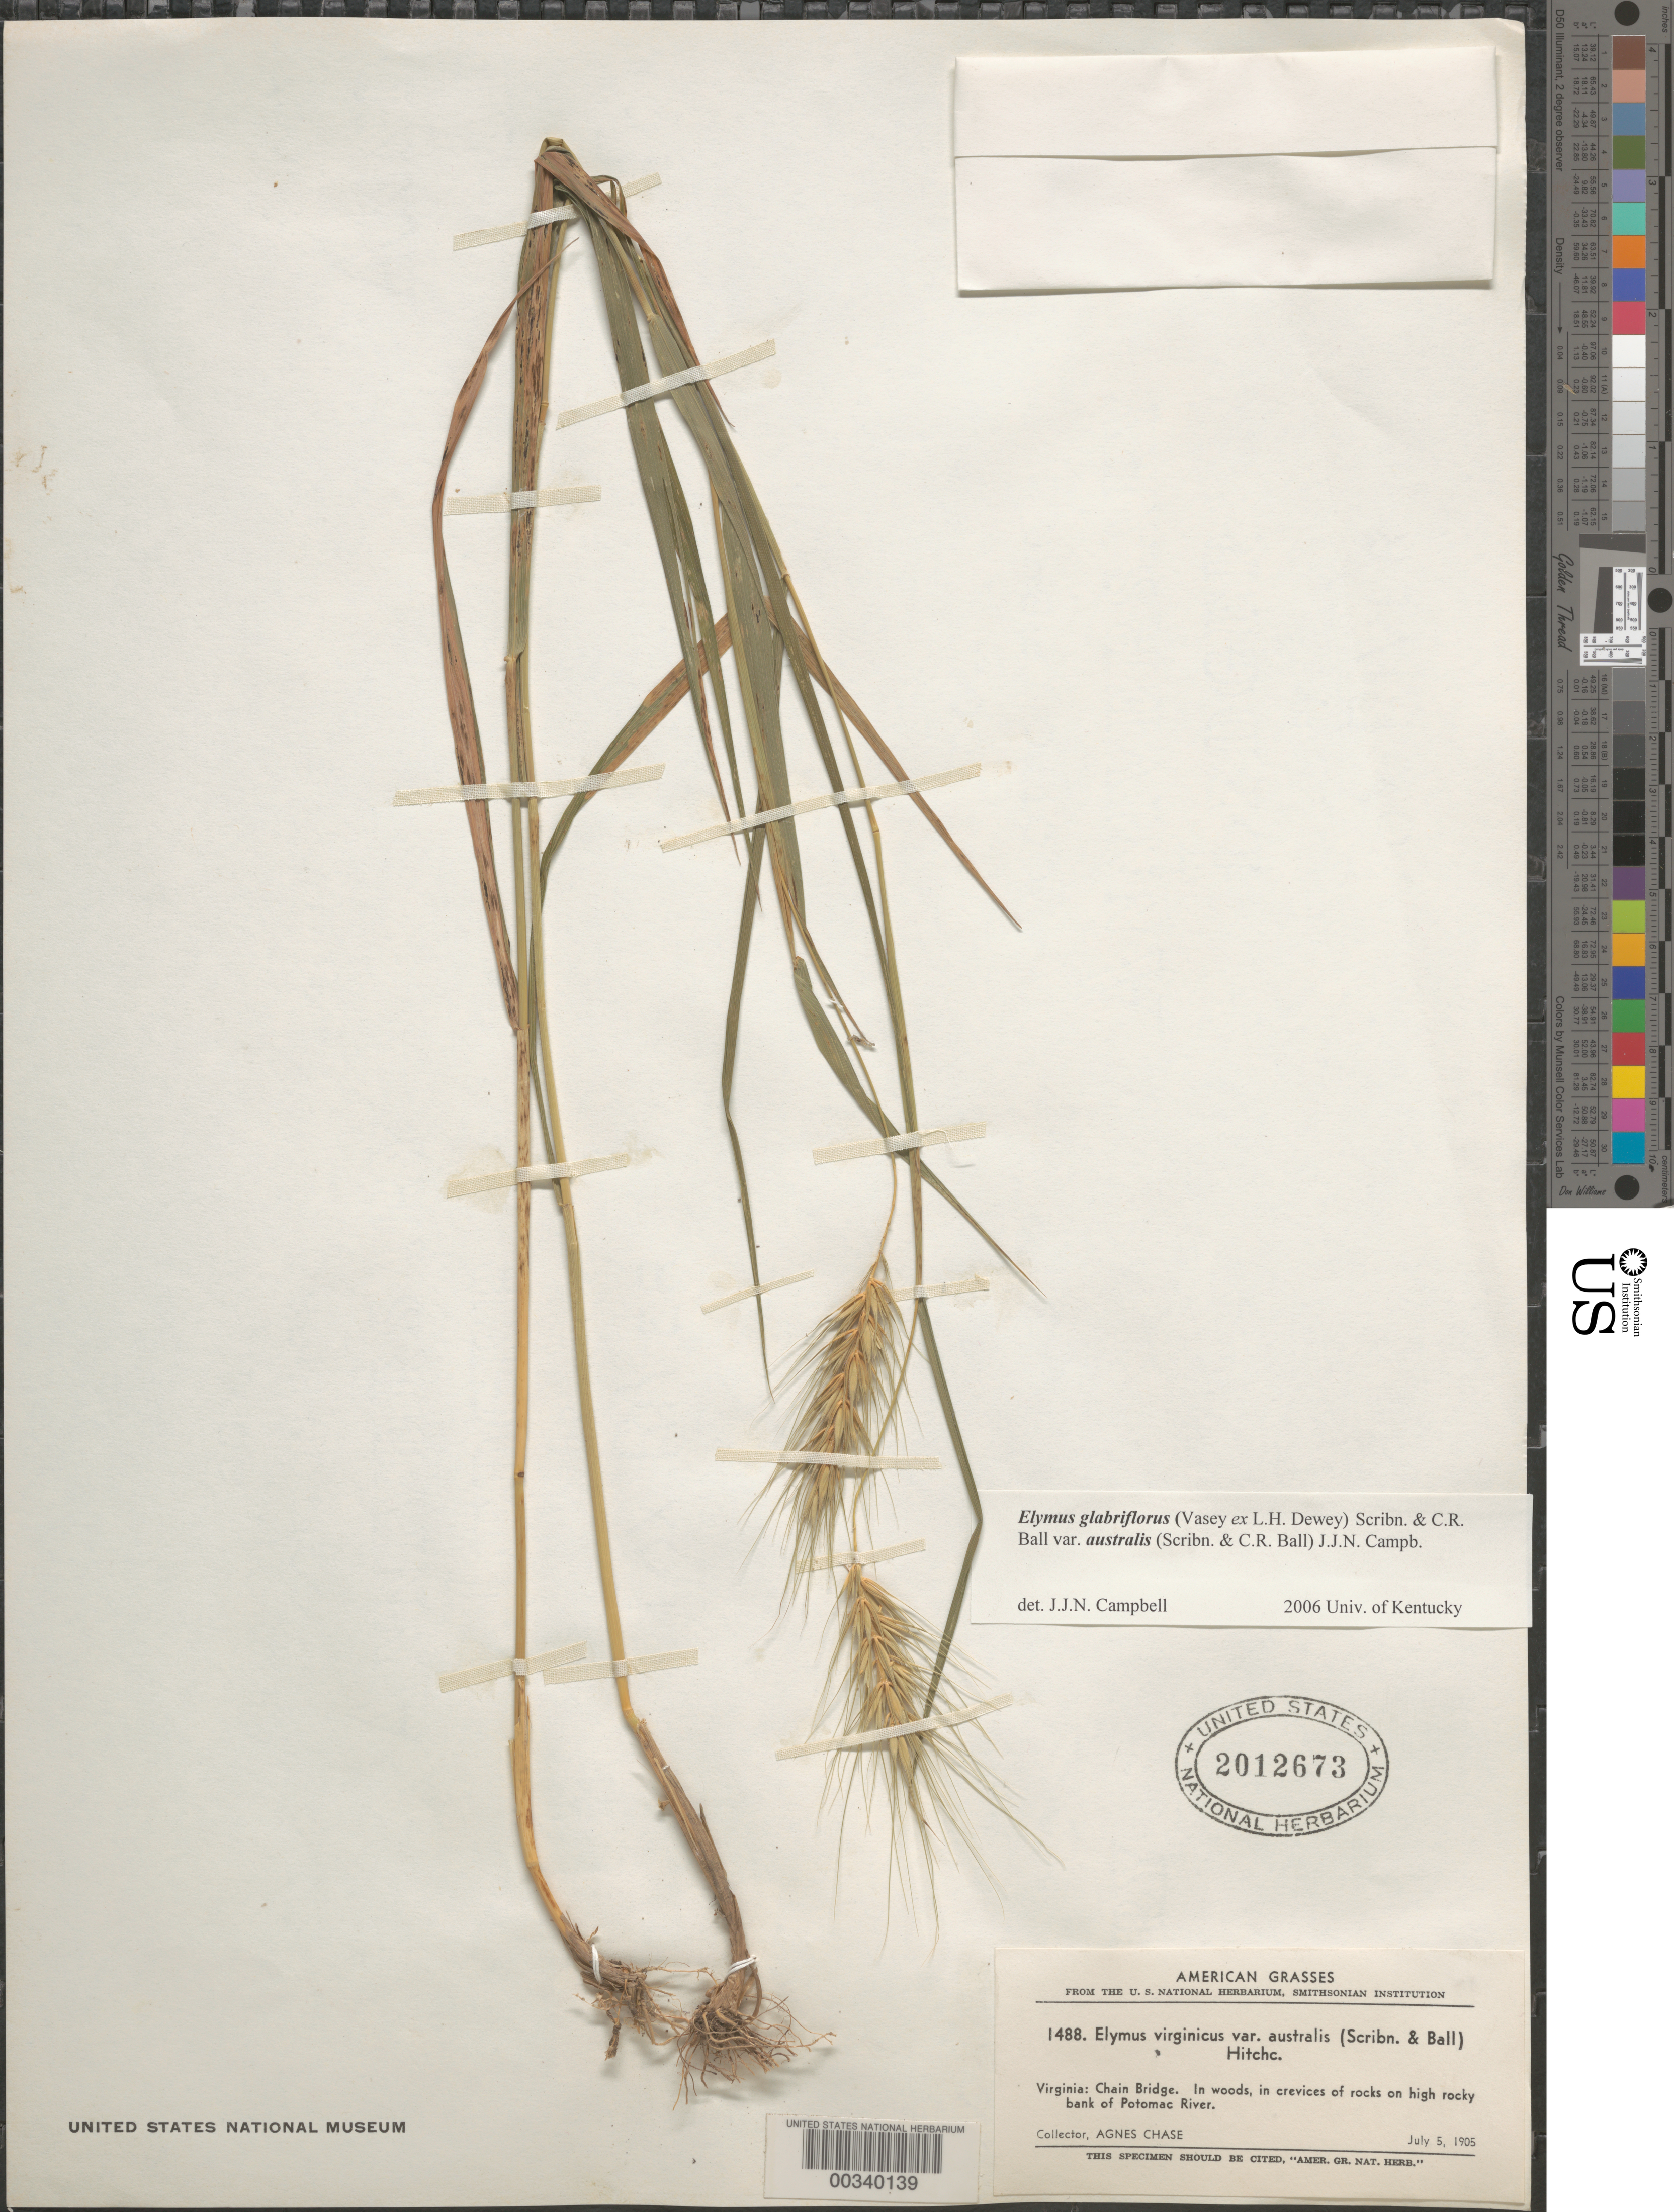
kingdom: Plantae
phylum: Tracheophyta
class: Liliopsida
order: Poales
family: Poaceae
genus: Elymus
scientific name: Elymus glabriflorus var. australis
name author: (Scribn. & C.R. Ball) J.J.N. Campb.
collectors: A. Chase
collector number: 1488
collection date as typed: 05 Jul 1905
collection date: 1905-07-05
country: United States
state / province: Virginia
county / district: Fairfax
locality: Chain Bridge C. and O. Canal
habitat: In woods, in crevices of rocks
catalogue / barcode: US 2012673